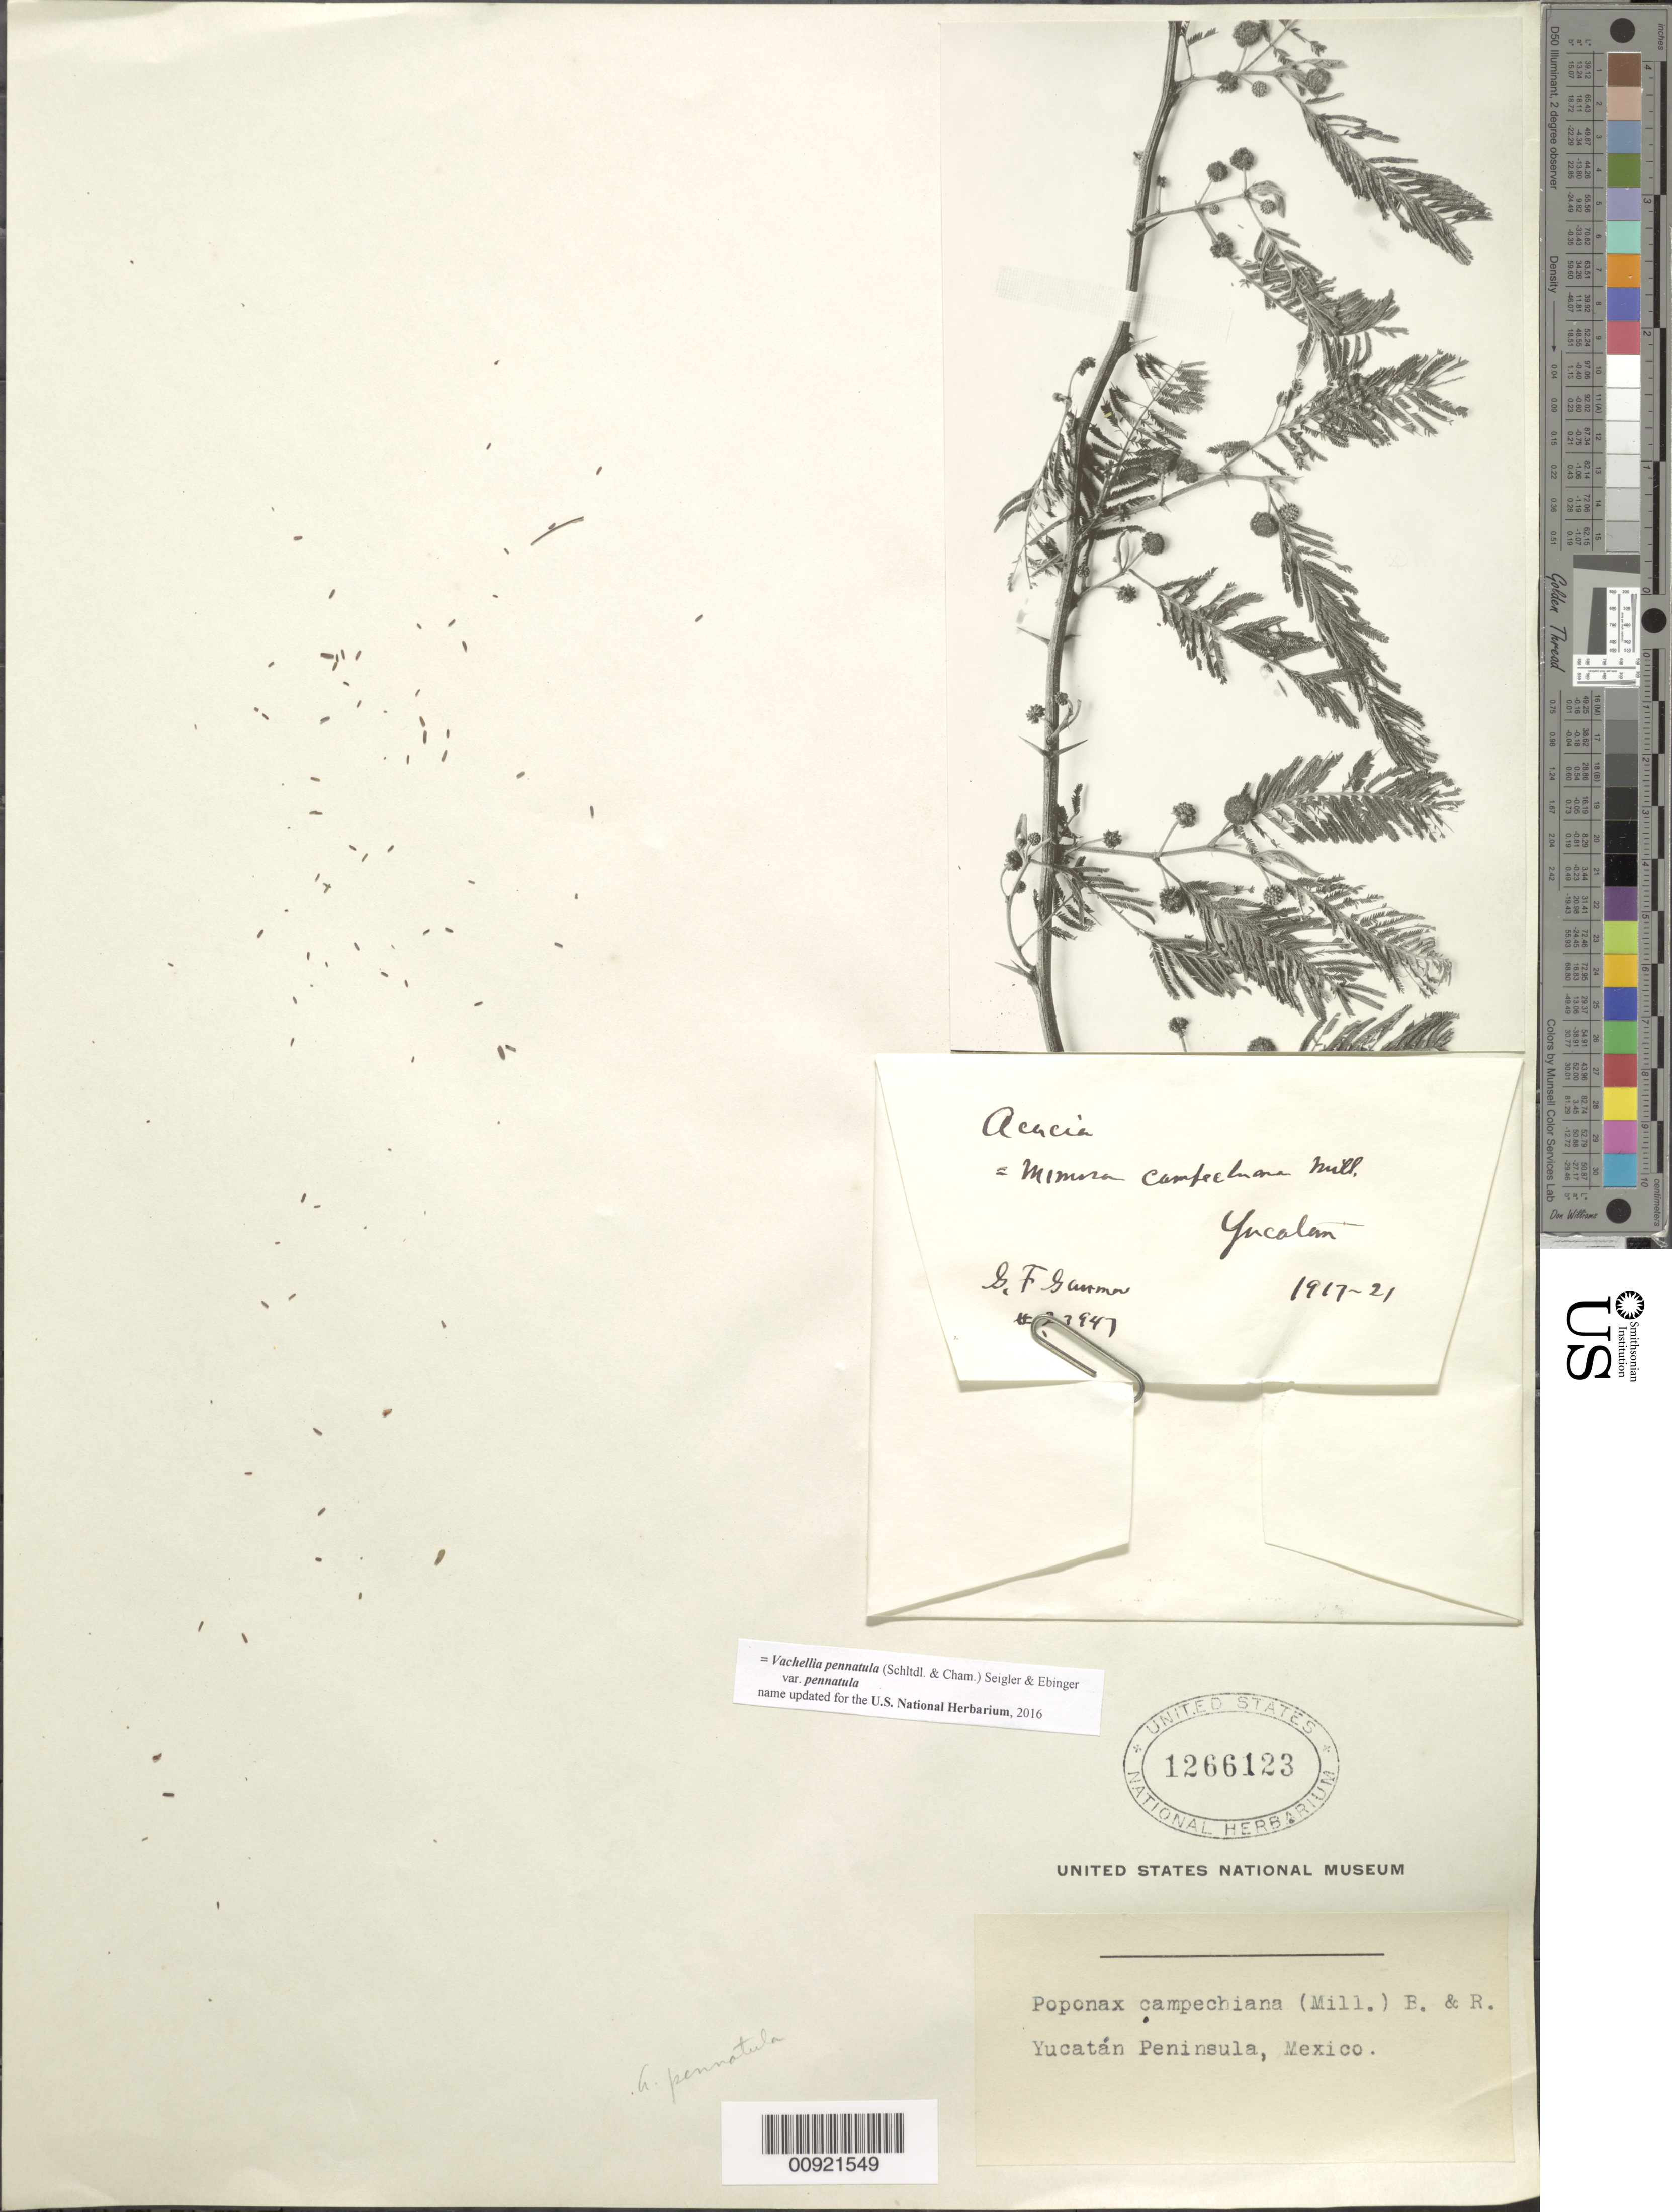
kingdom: Plantae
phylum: Tracheophyta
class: Magnoliopsida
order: Fabales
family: Fabaceae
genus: Vachellia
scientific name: Vachellia pennatula var. pennatula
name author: (Schltdl. & Cham.) Seigler & Ebinger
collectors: G. F. Gaumer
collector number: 23947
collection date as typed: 1917 to -- --- 1921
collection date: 1917/1921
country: Mexico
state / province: Yucatán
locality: Yucatán Peninsula.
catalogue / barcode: US 1266123